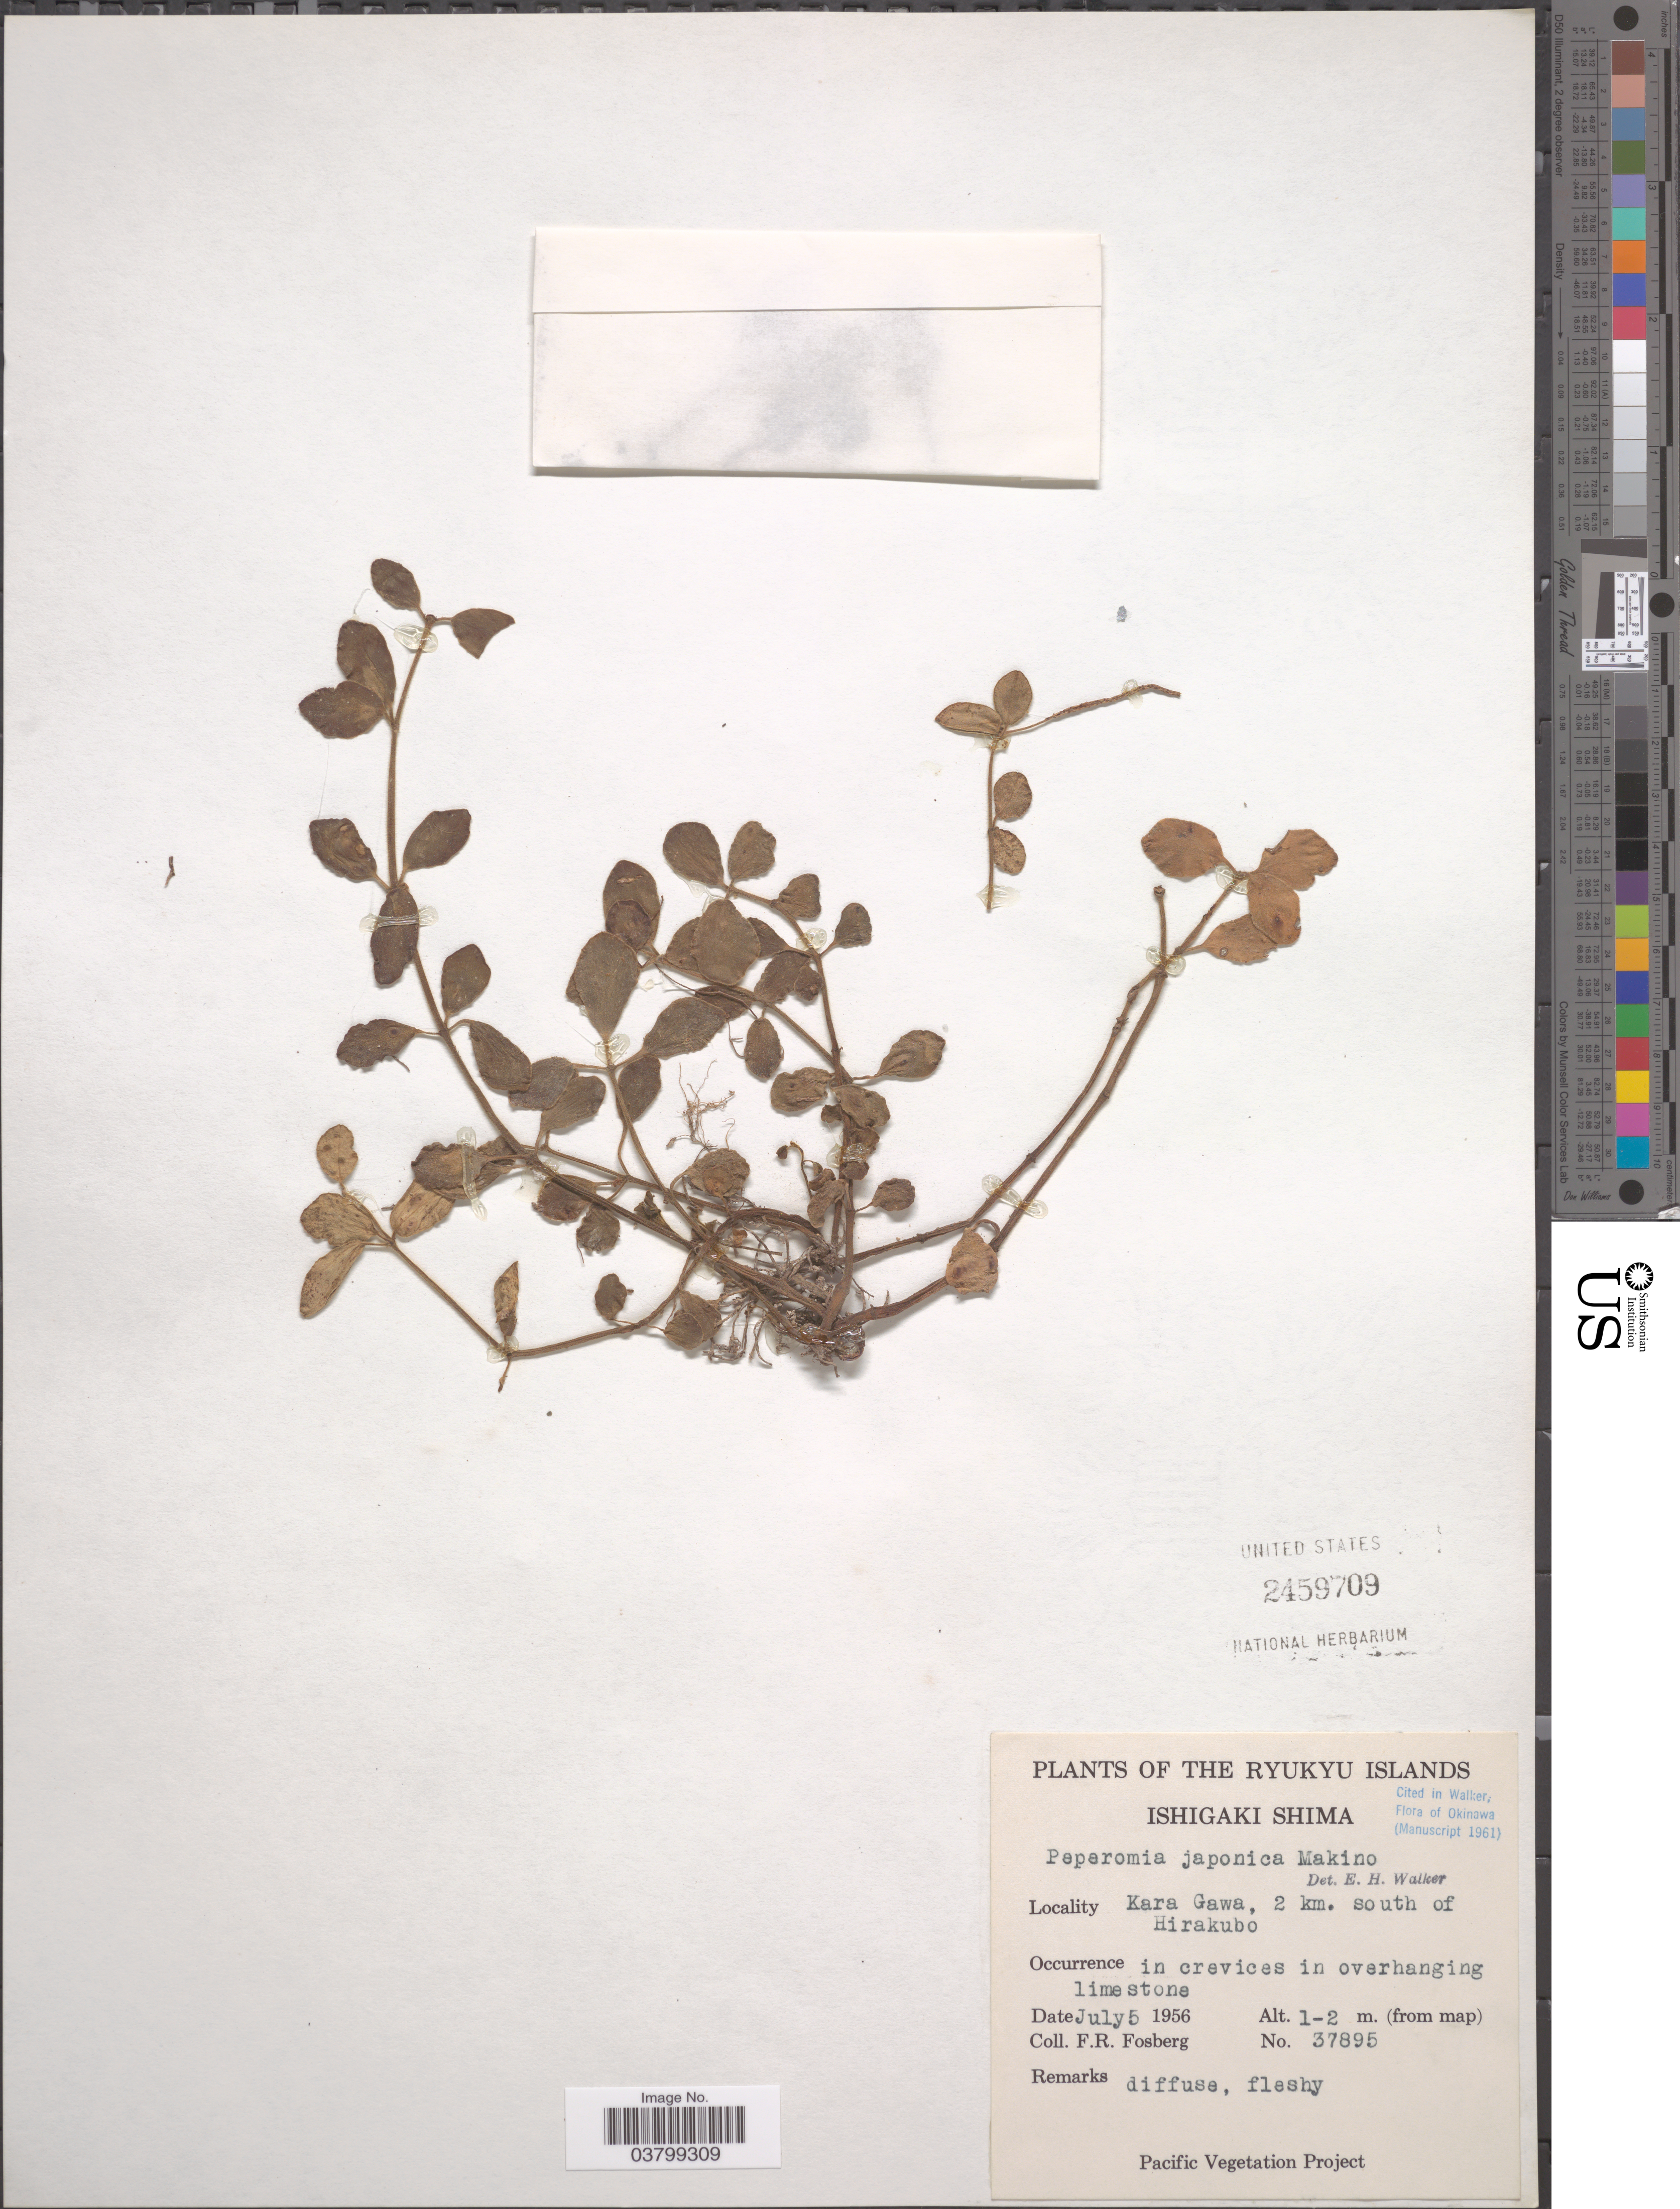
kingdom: Plantae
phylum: Tracheophyta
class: Magnoliopsida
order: Piperales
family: Piperaceae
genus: Peperomia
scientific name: Peperomia japonica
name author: Makino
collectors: F. R. Fosberg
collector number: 37895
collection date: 1956-07-05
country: Japan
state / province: Okinawa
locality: Ryukyu Islands. Ishigaki Shima. Kara Gawa, 2 km. south of Hirakubo.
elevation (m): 1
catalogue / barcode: US 2459709